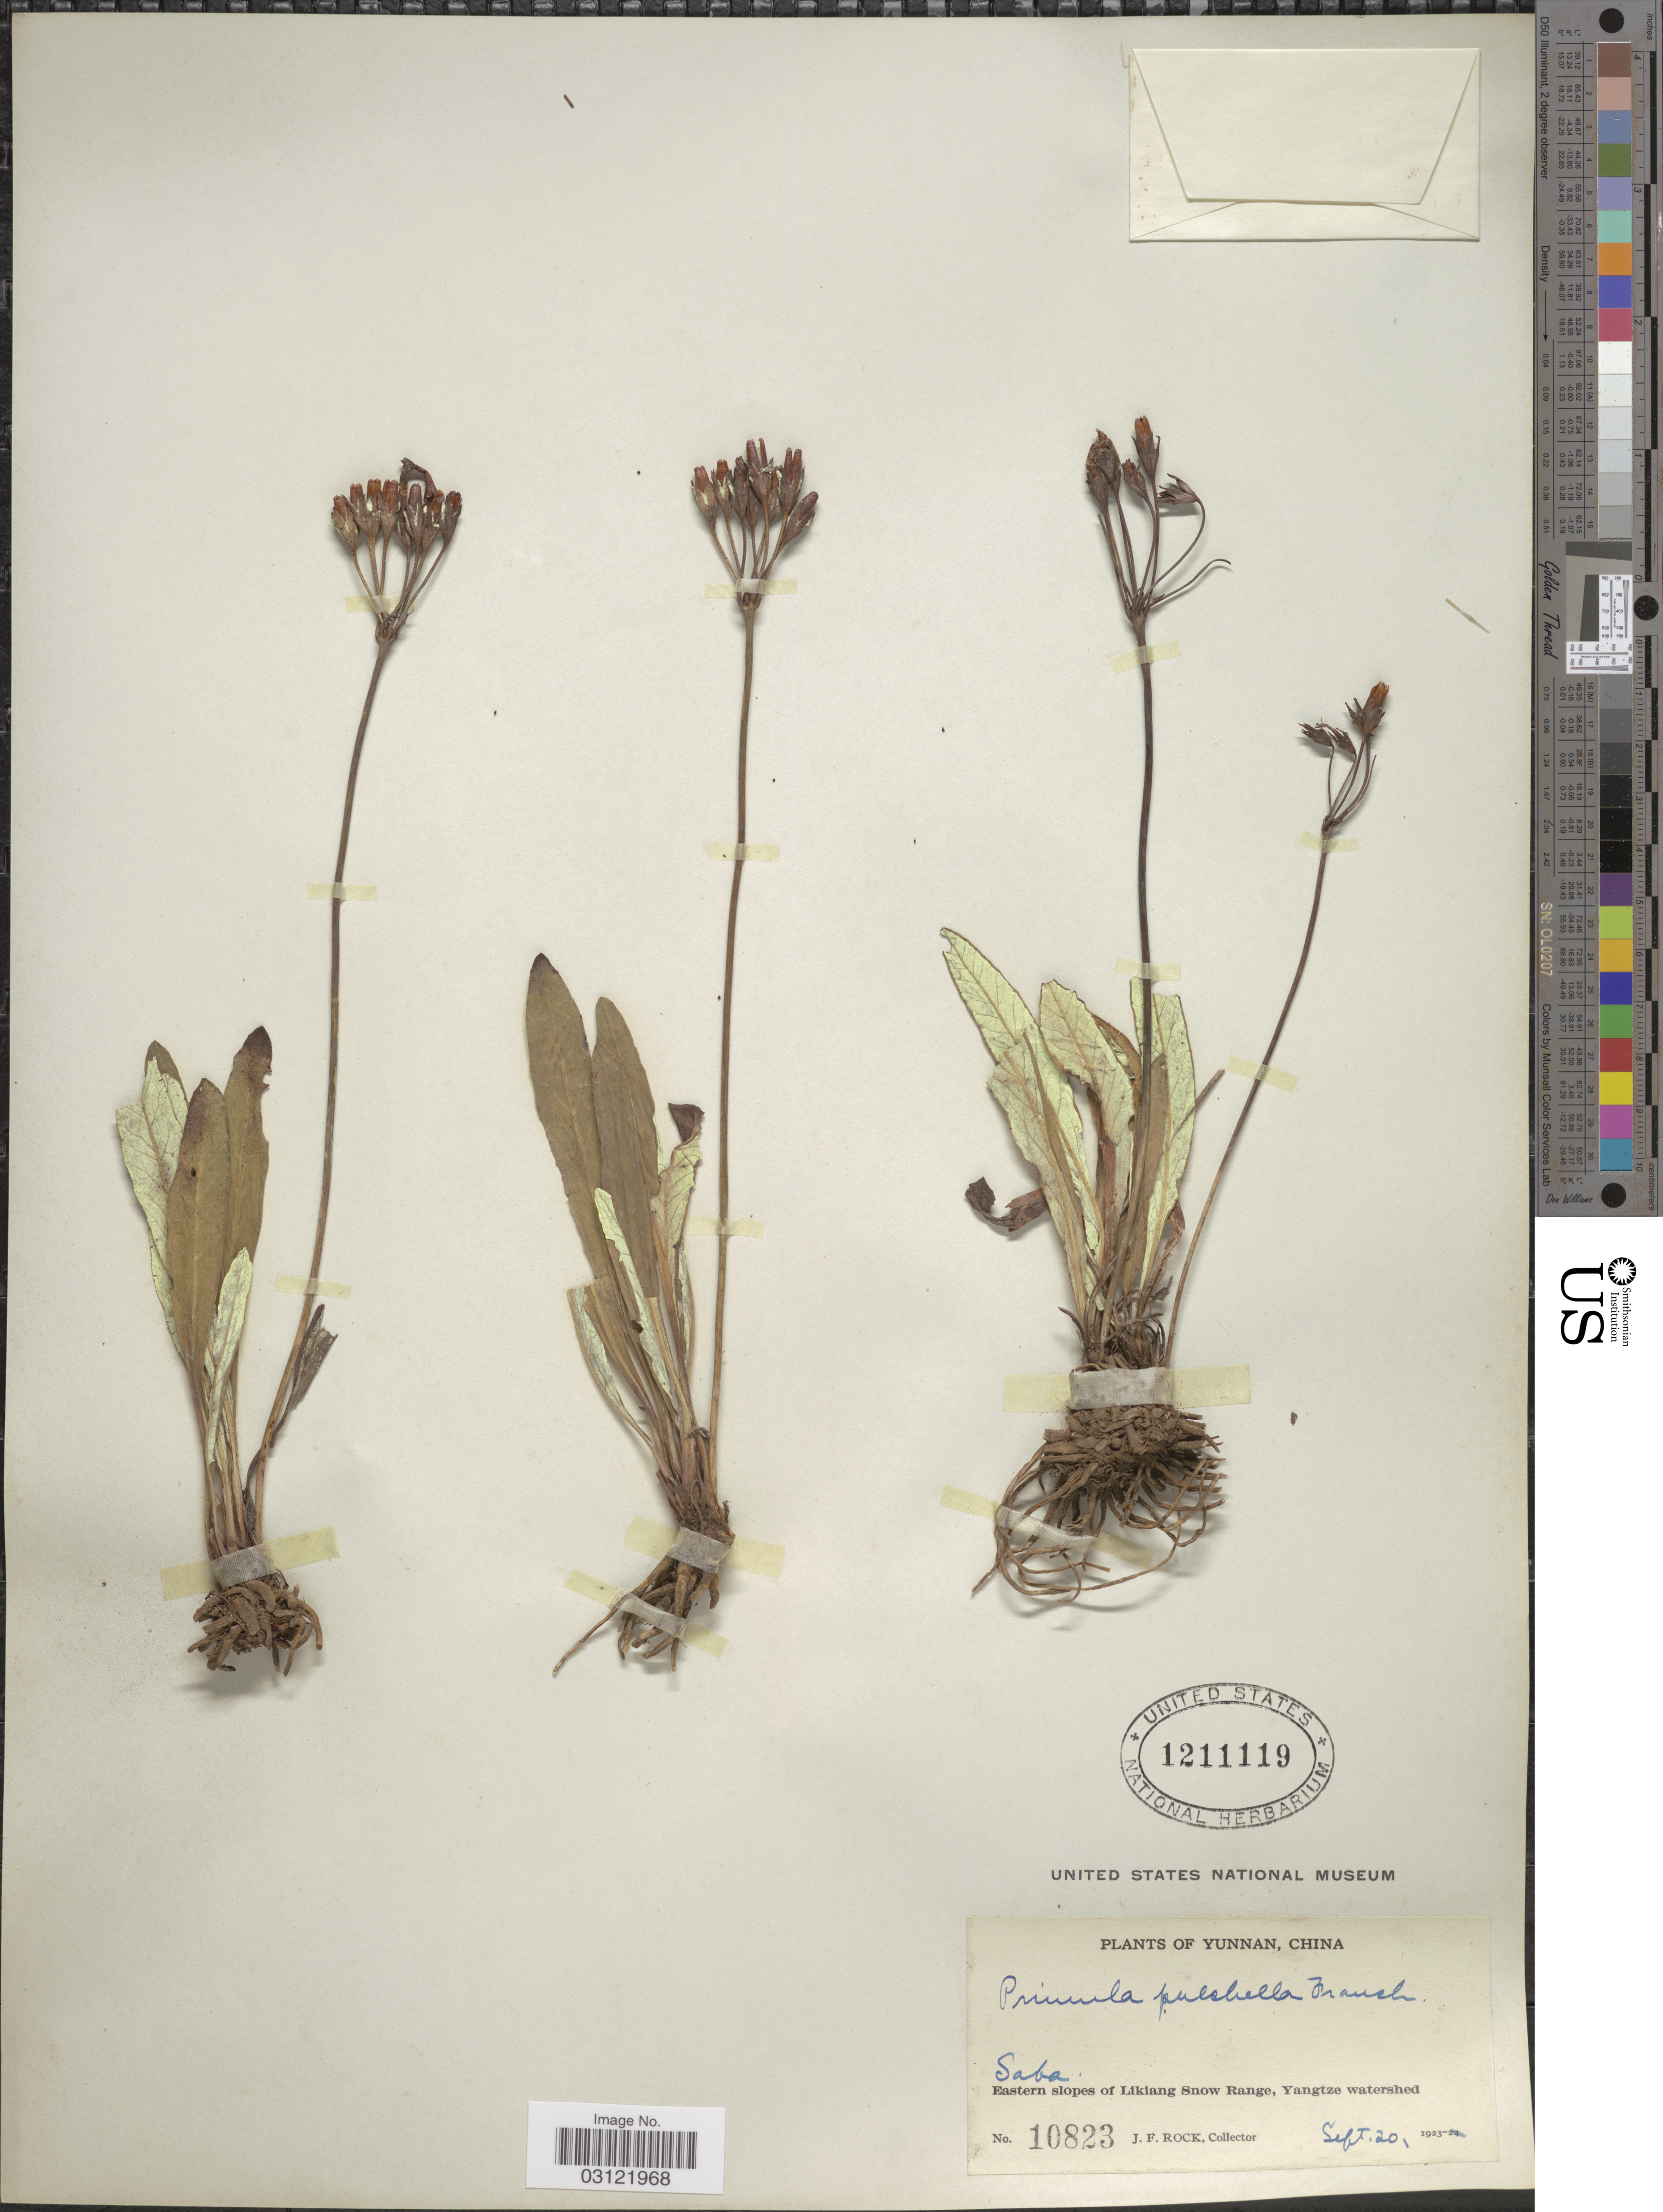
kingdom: Plantae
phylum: Tracheophyta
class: Magnoliopsida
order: Ericales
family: Primulaceae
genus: Primula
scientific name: Primula pulchella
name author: Franch.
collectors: J. Rock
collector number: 10823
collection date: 1923-09-20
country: China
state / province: Yunnan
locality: Saba. Eastern slope of Likiang Snow Range, Yangtze watershed.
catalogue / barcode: US 1211119